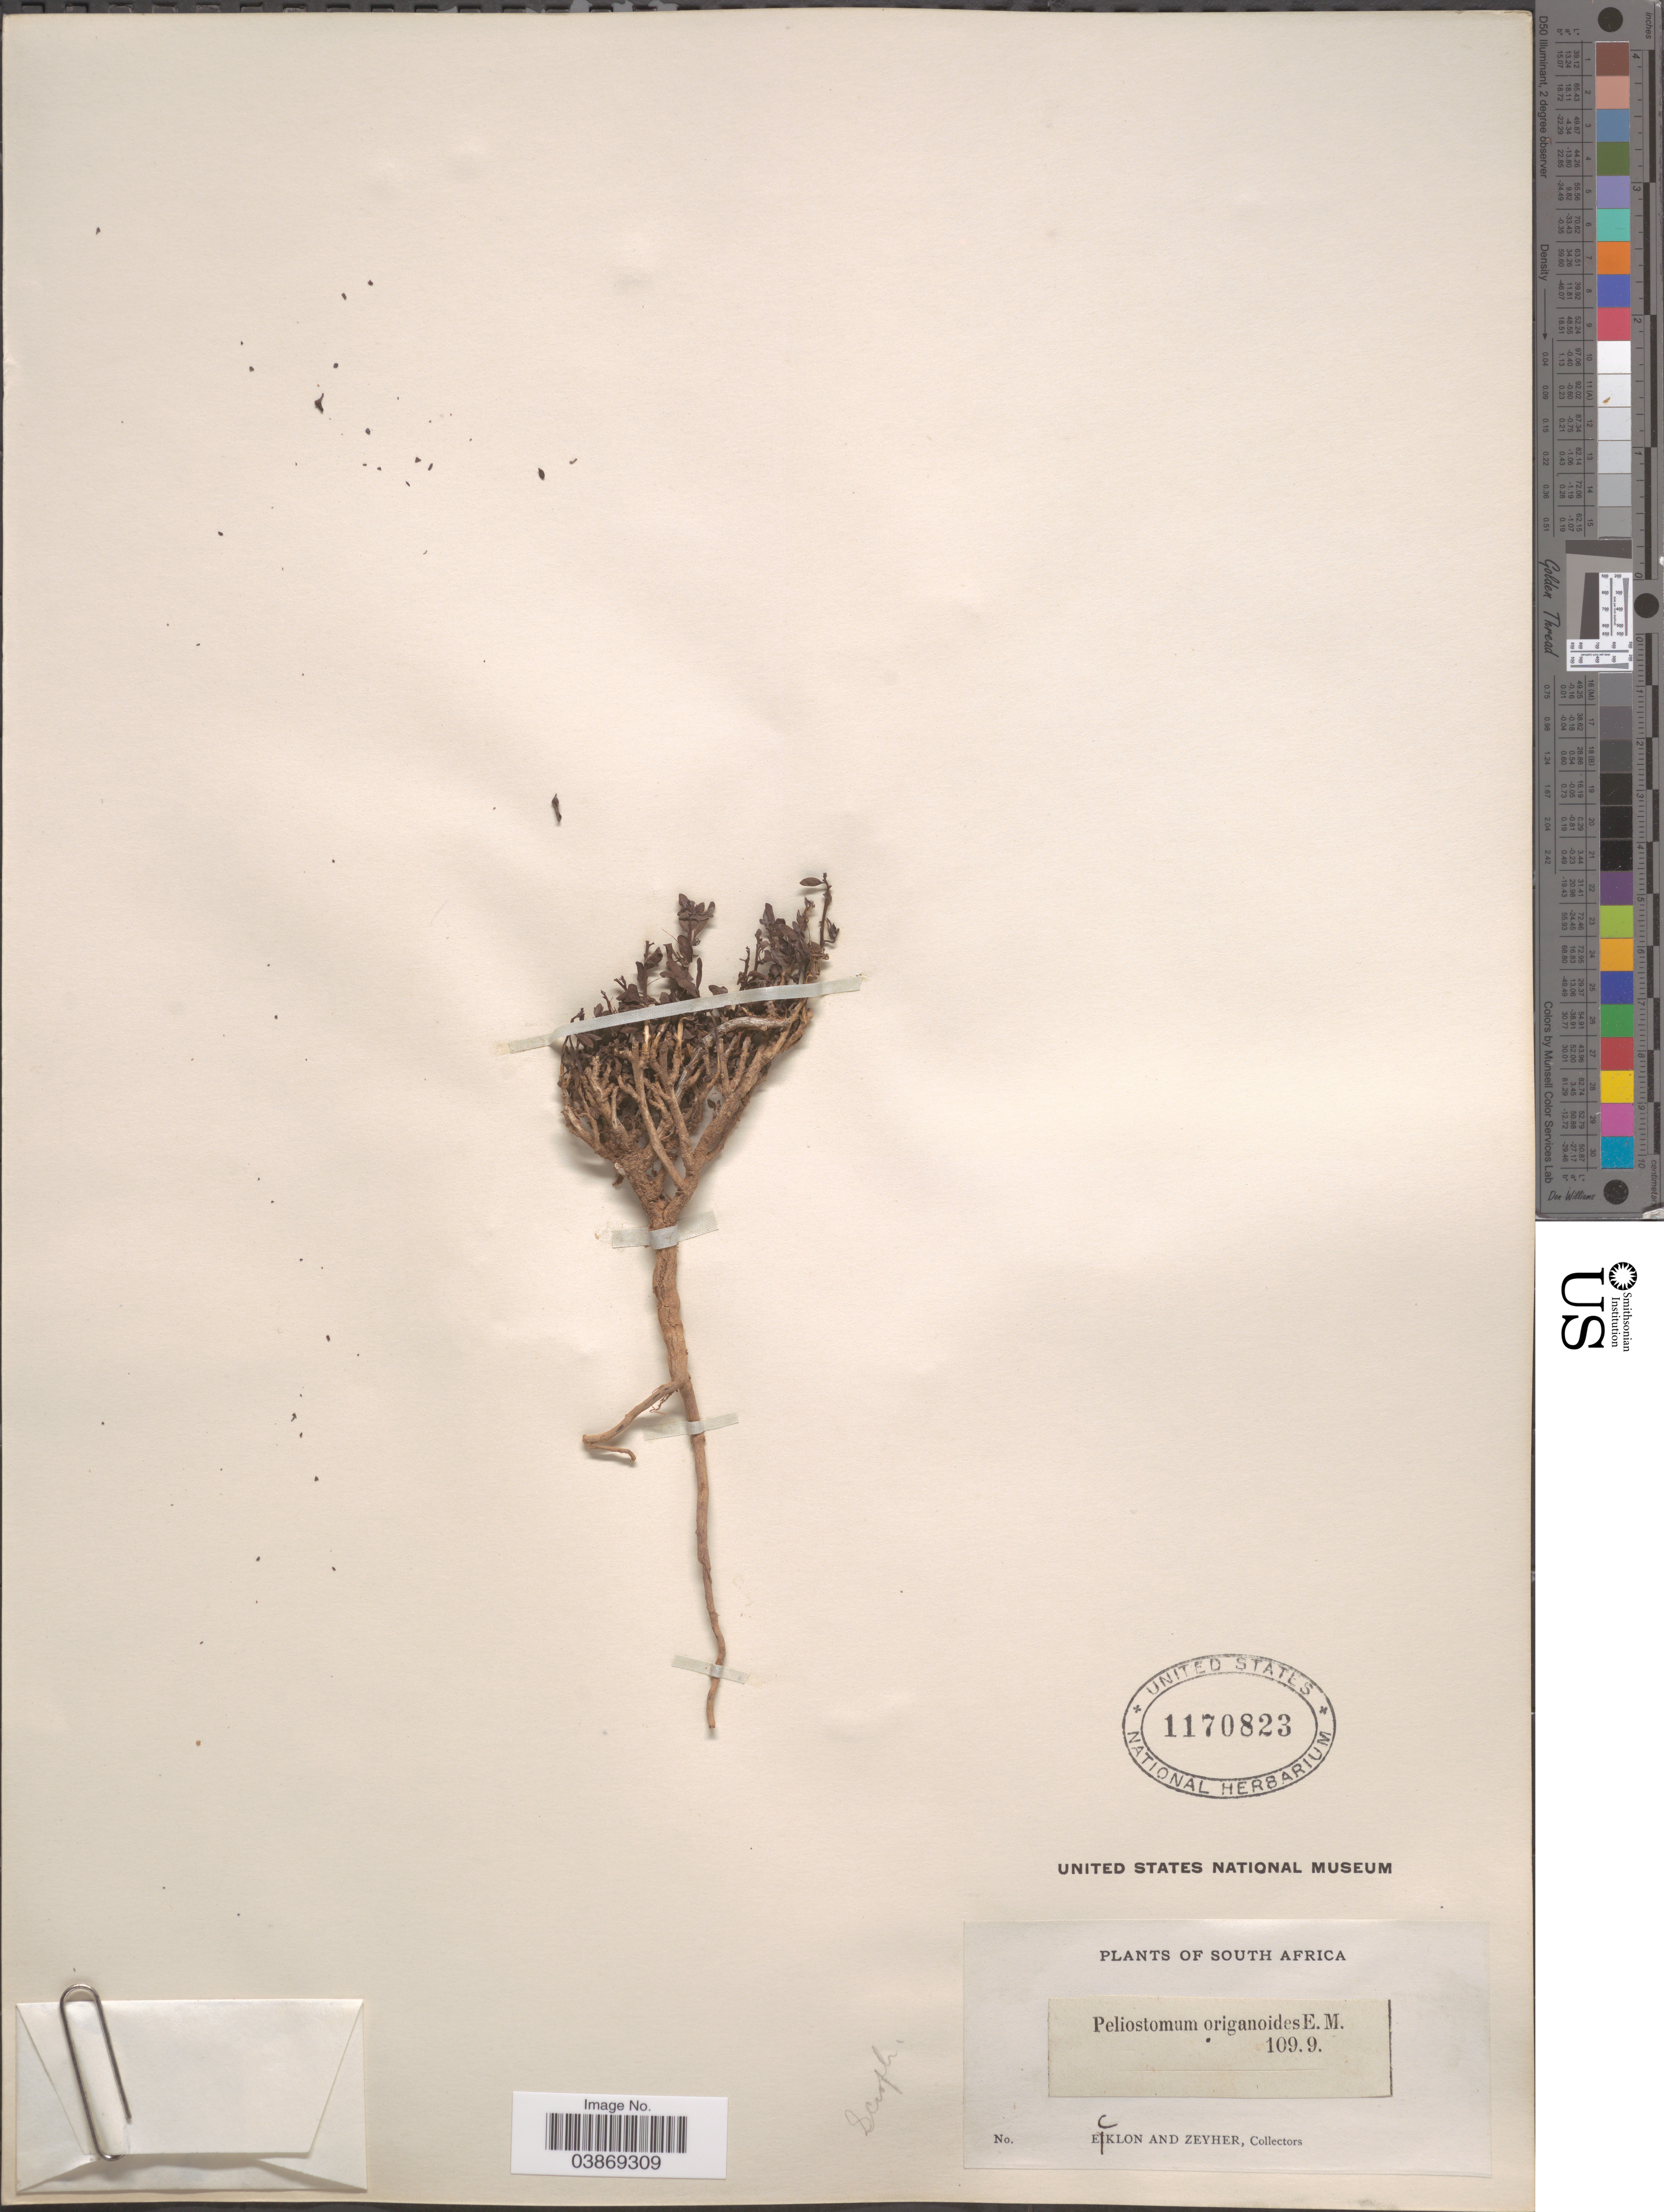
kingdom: Plantae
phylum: Tracheophyta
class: Magnoliopsida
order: Lamiales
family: Scrophulariaceae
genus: Peliostomum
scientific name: Peliostomum origanoides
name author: E. Mey. ex Benth.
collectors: -. Ecklon & -. Zeyher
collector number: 109.9?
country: South Africa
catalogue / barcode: US 1170823